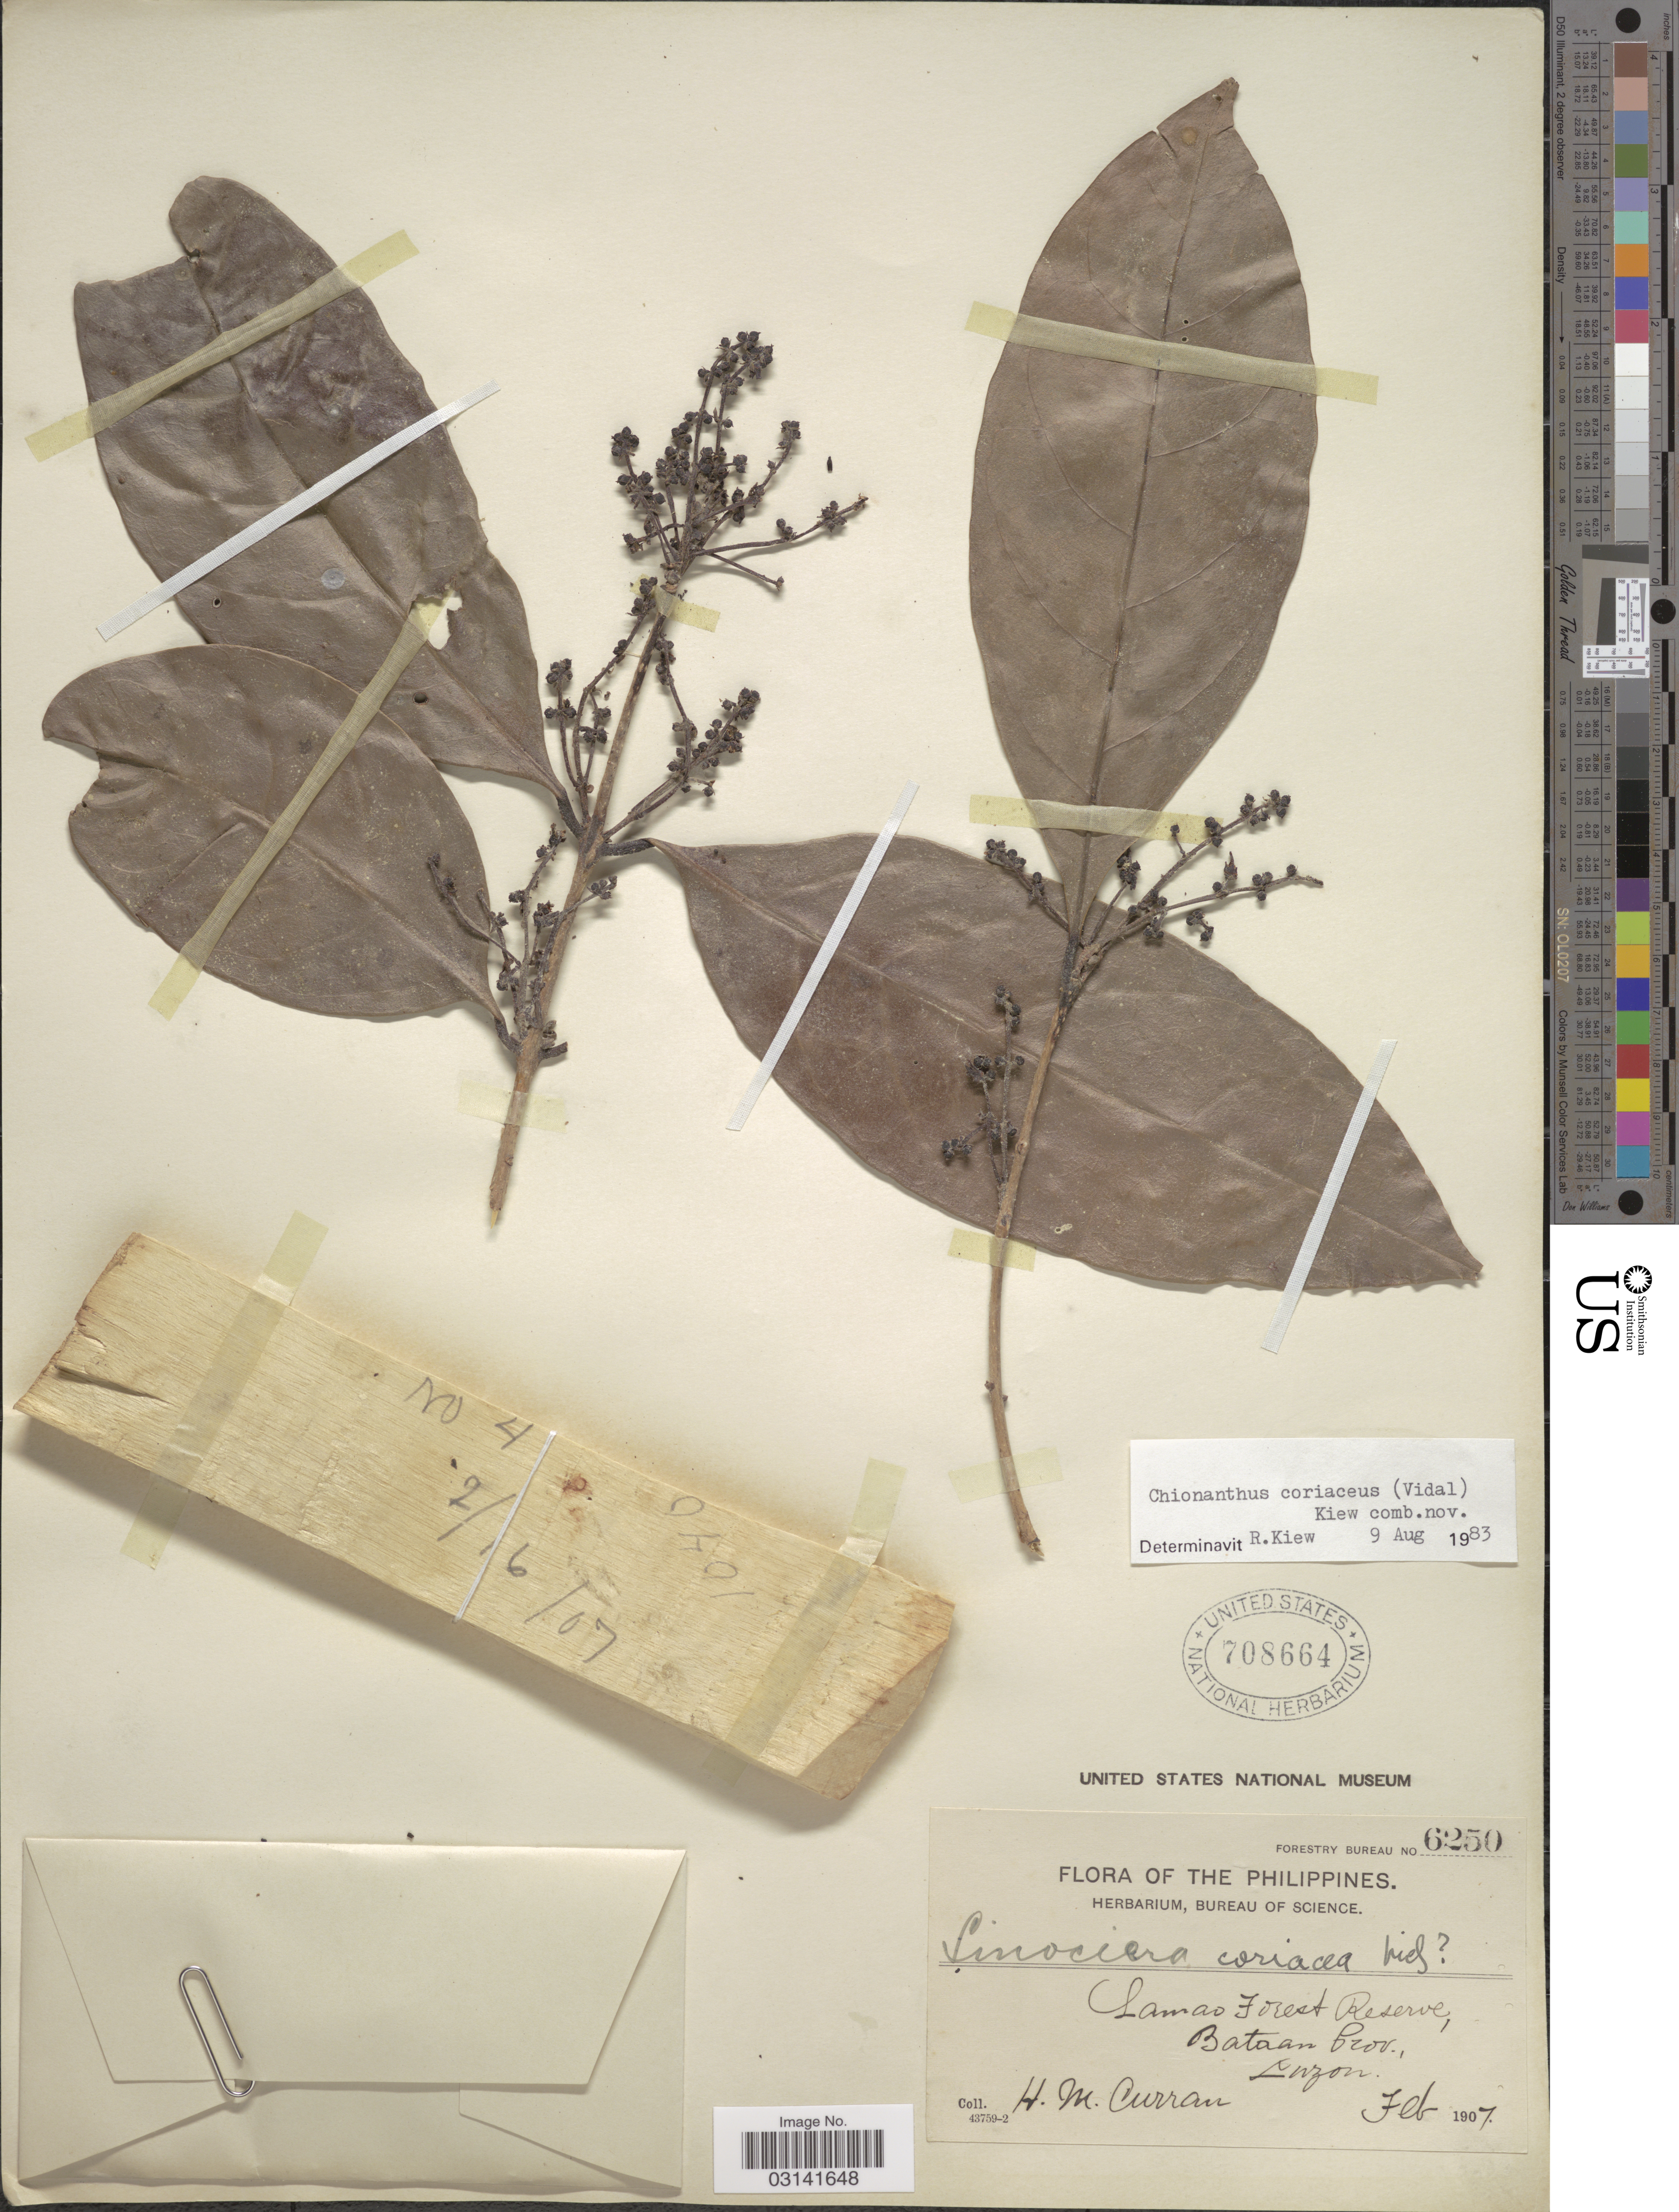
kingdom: Plantae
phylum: Tracheophyta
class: Magnoliopsida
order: Lamiales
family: Oleaceae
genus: Chionanthus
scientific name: Chionanthus coriaceus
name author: (S. Vidal) Y.P. Yang & S.Y. Lu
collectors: H. M. Curran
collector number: Forestry Bureau 6250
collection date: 1907-02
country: Philippines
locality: Lamao Forest Reserve, Bataan Prov., Luzon.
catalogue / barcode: US 708664